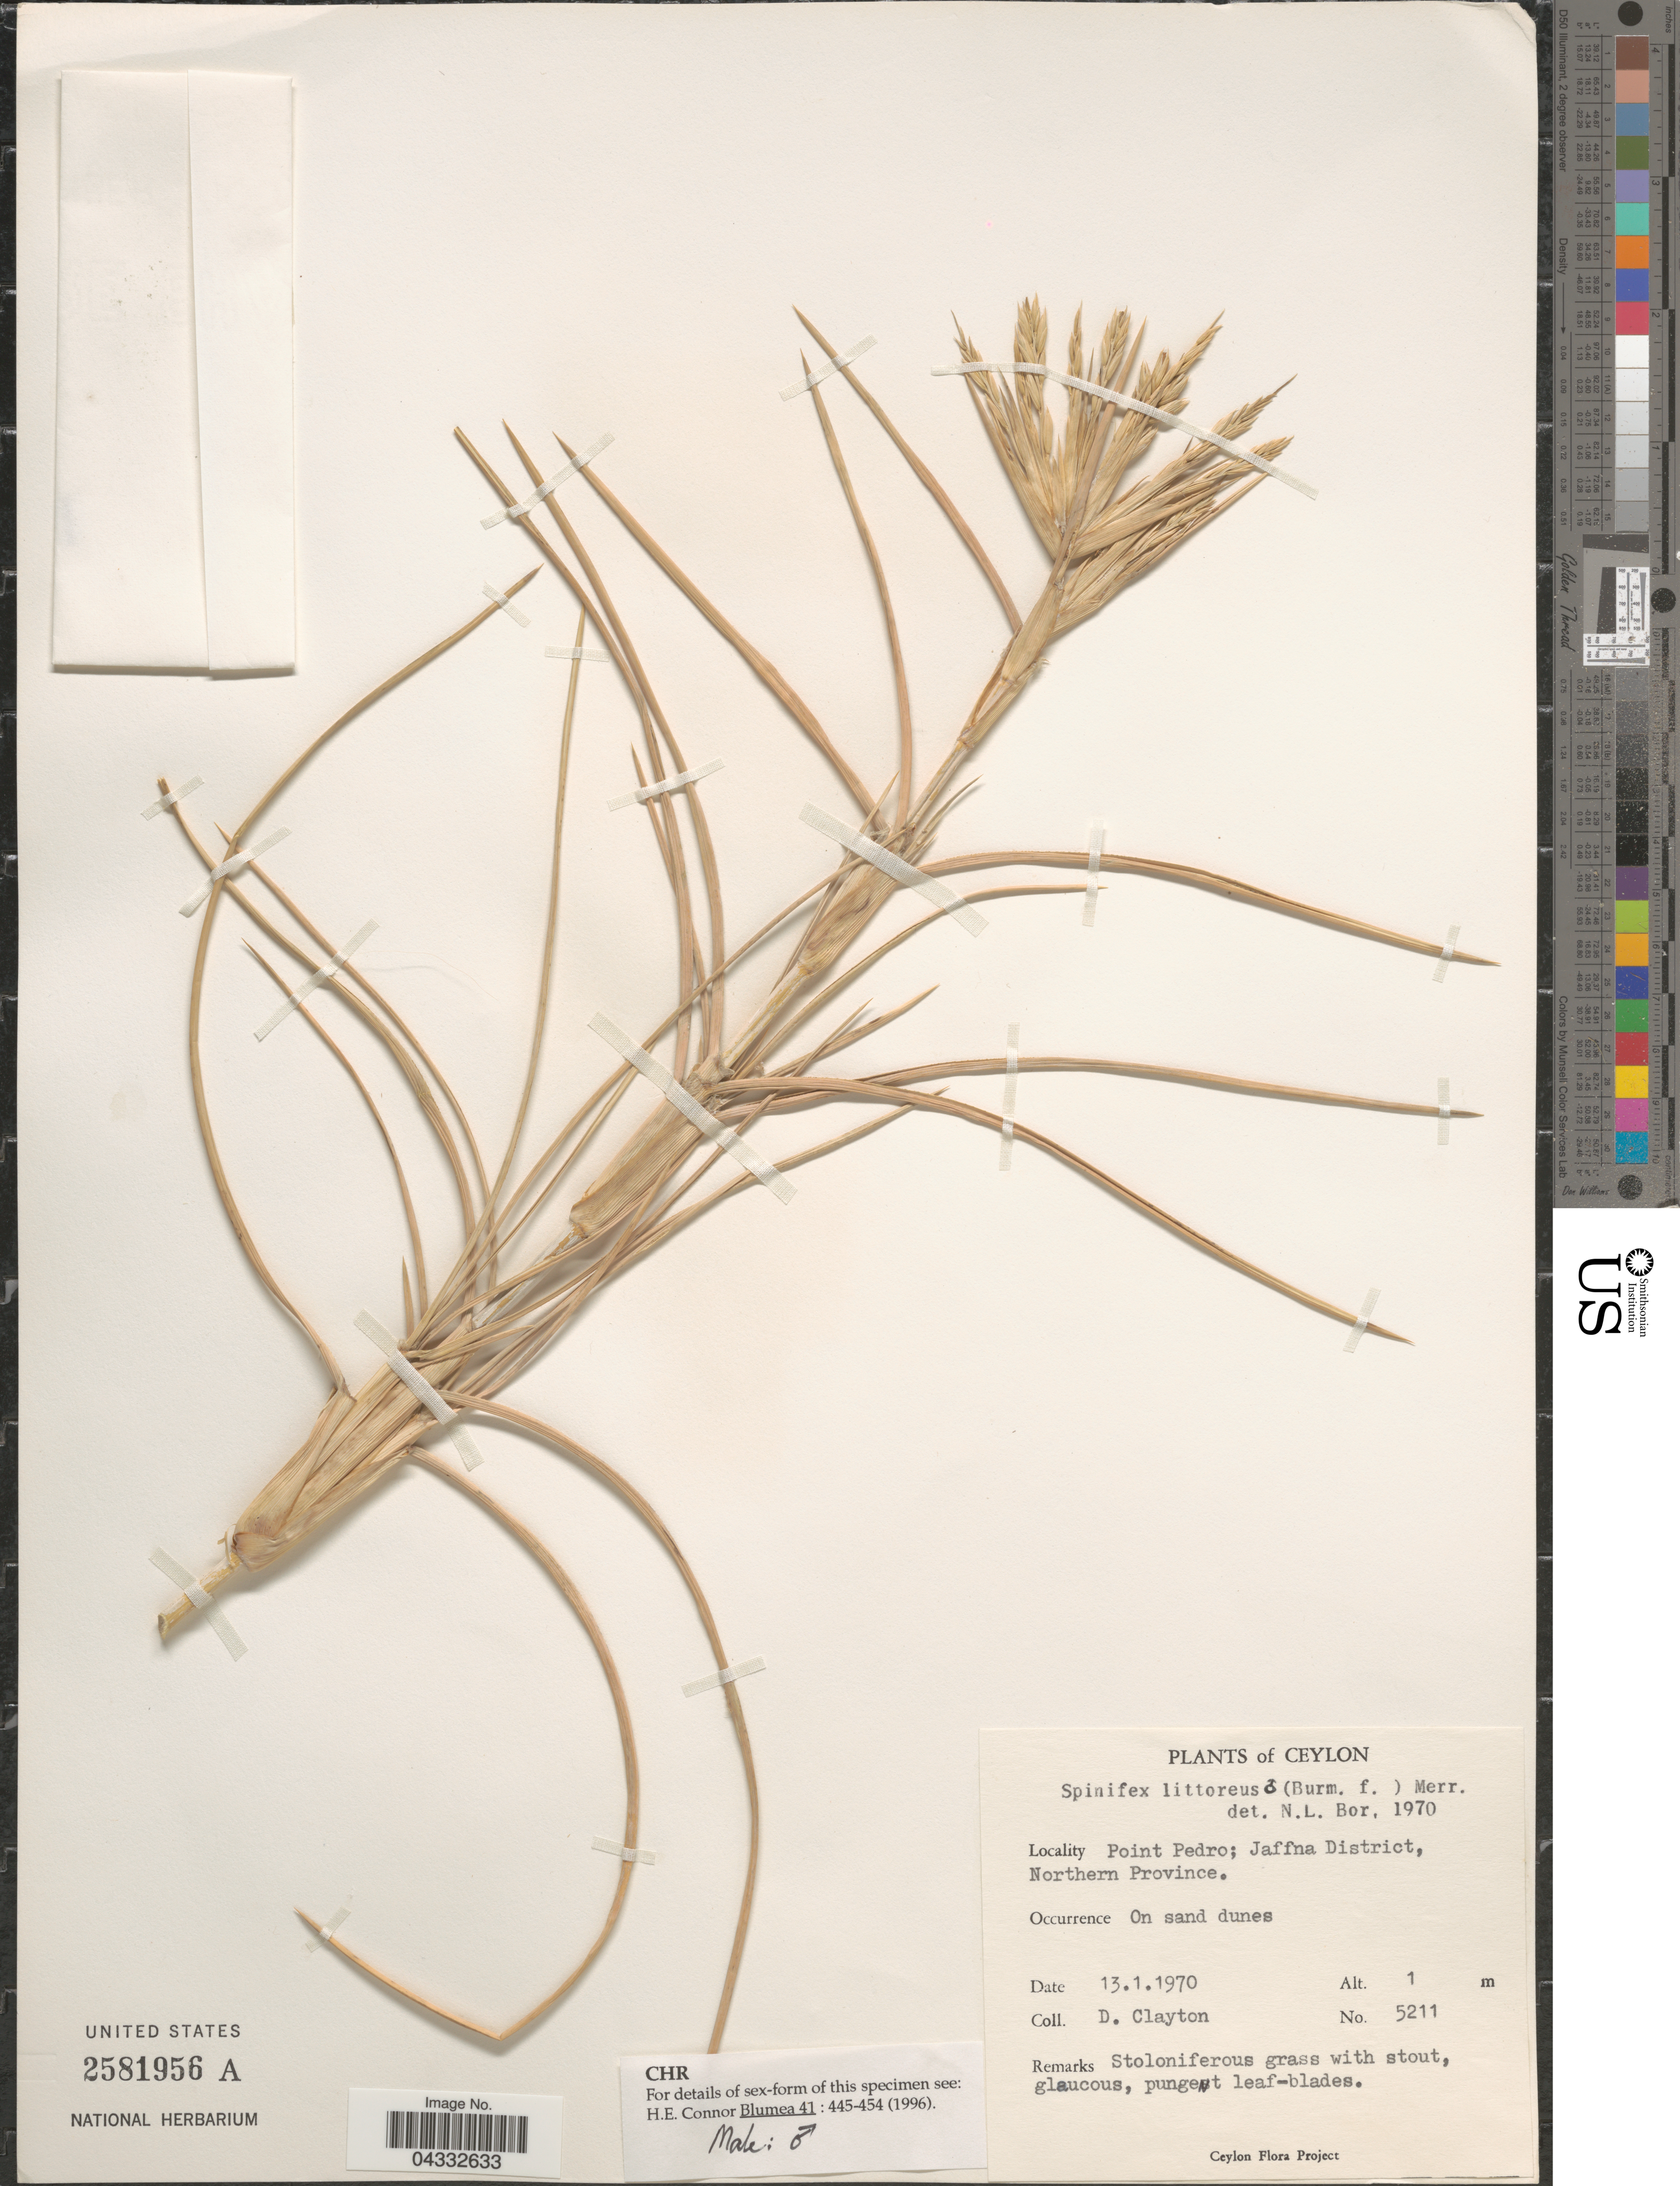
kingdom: Plantae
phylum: Tracheophyta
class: Liliopsida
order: Poales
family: Poaceae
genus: Spinifex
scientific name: Spinifex littoreus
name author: (Burm. f.) Merr.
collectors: D. Clayton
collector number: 5211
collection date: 1970-01-13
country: Sri Lanka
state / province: Northern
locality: Ceylon. Point Pedro; Jaffna District.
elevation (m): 1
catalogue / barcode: US 2581956A